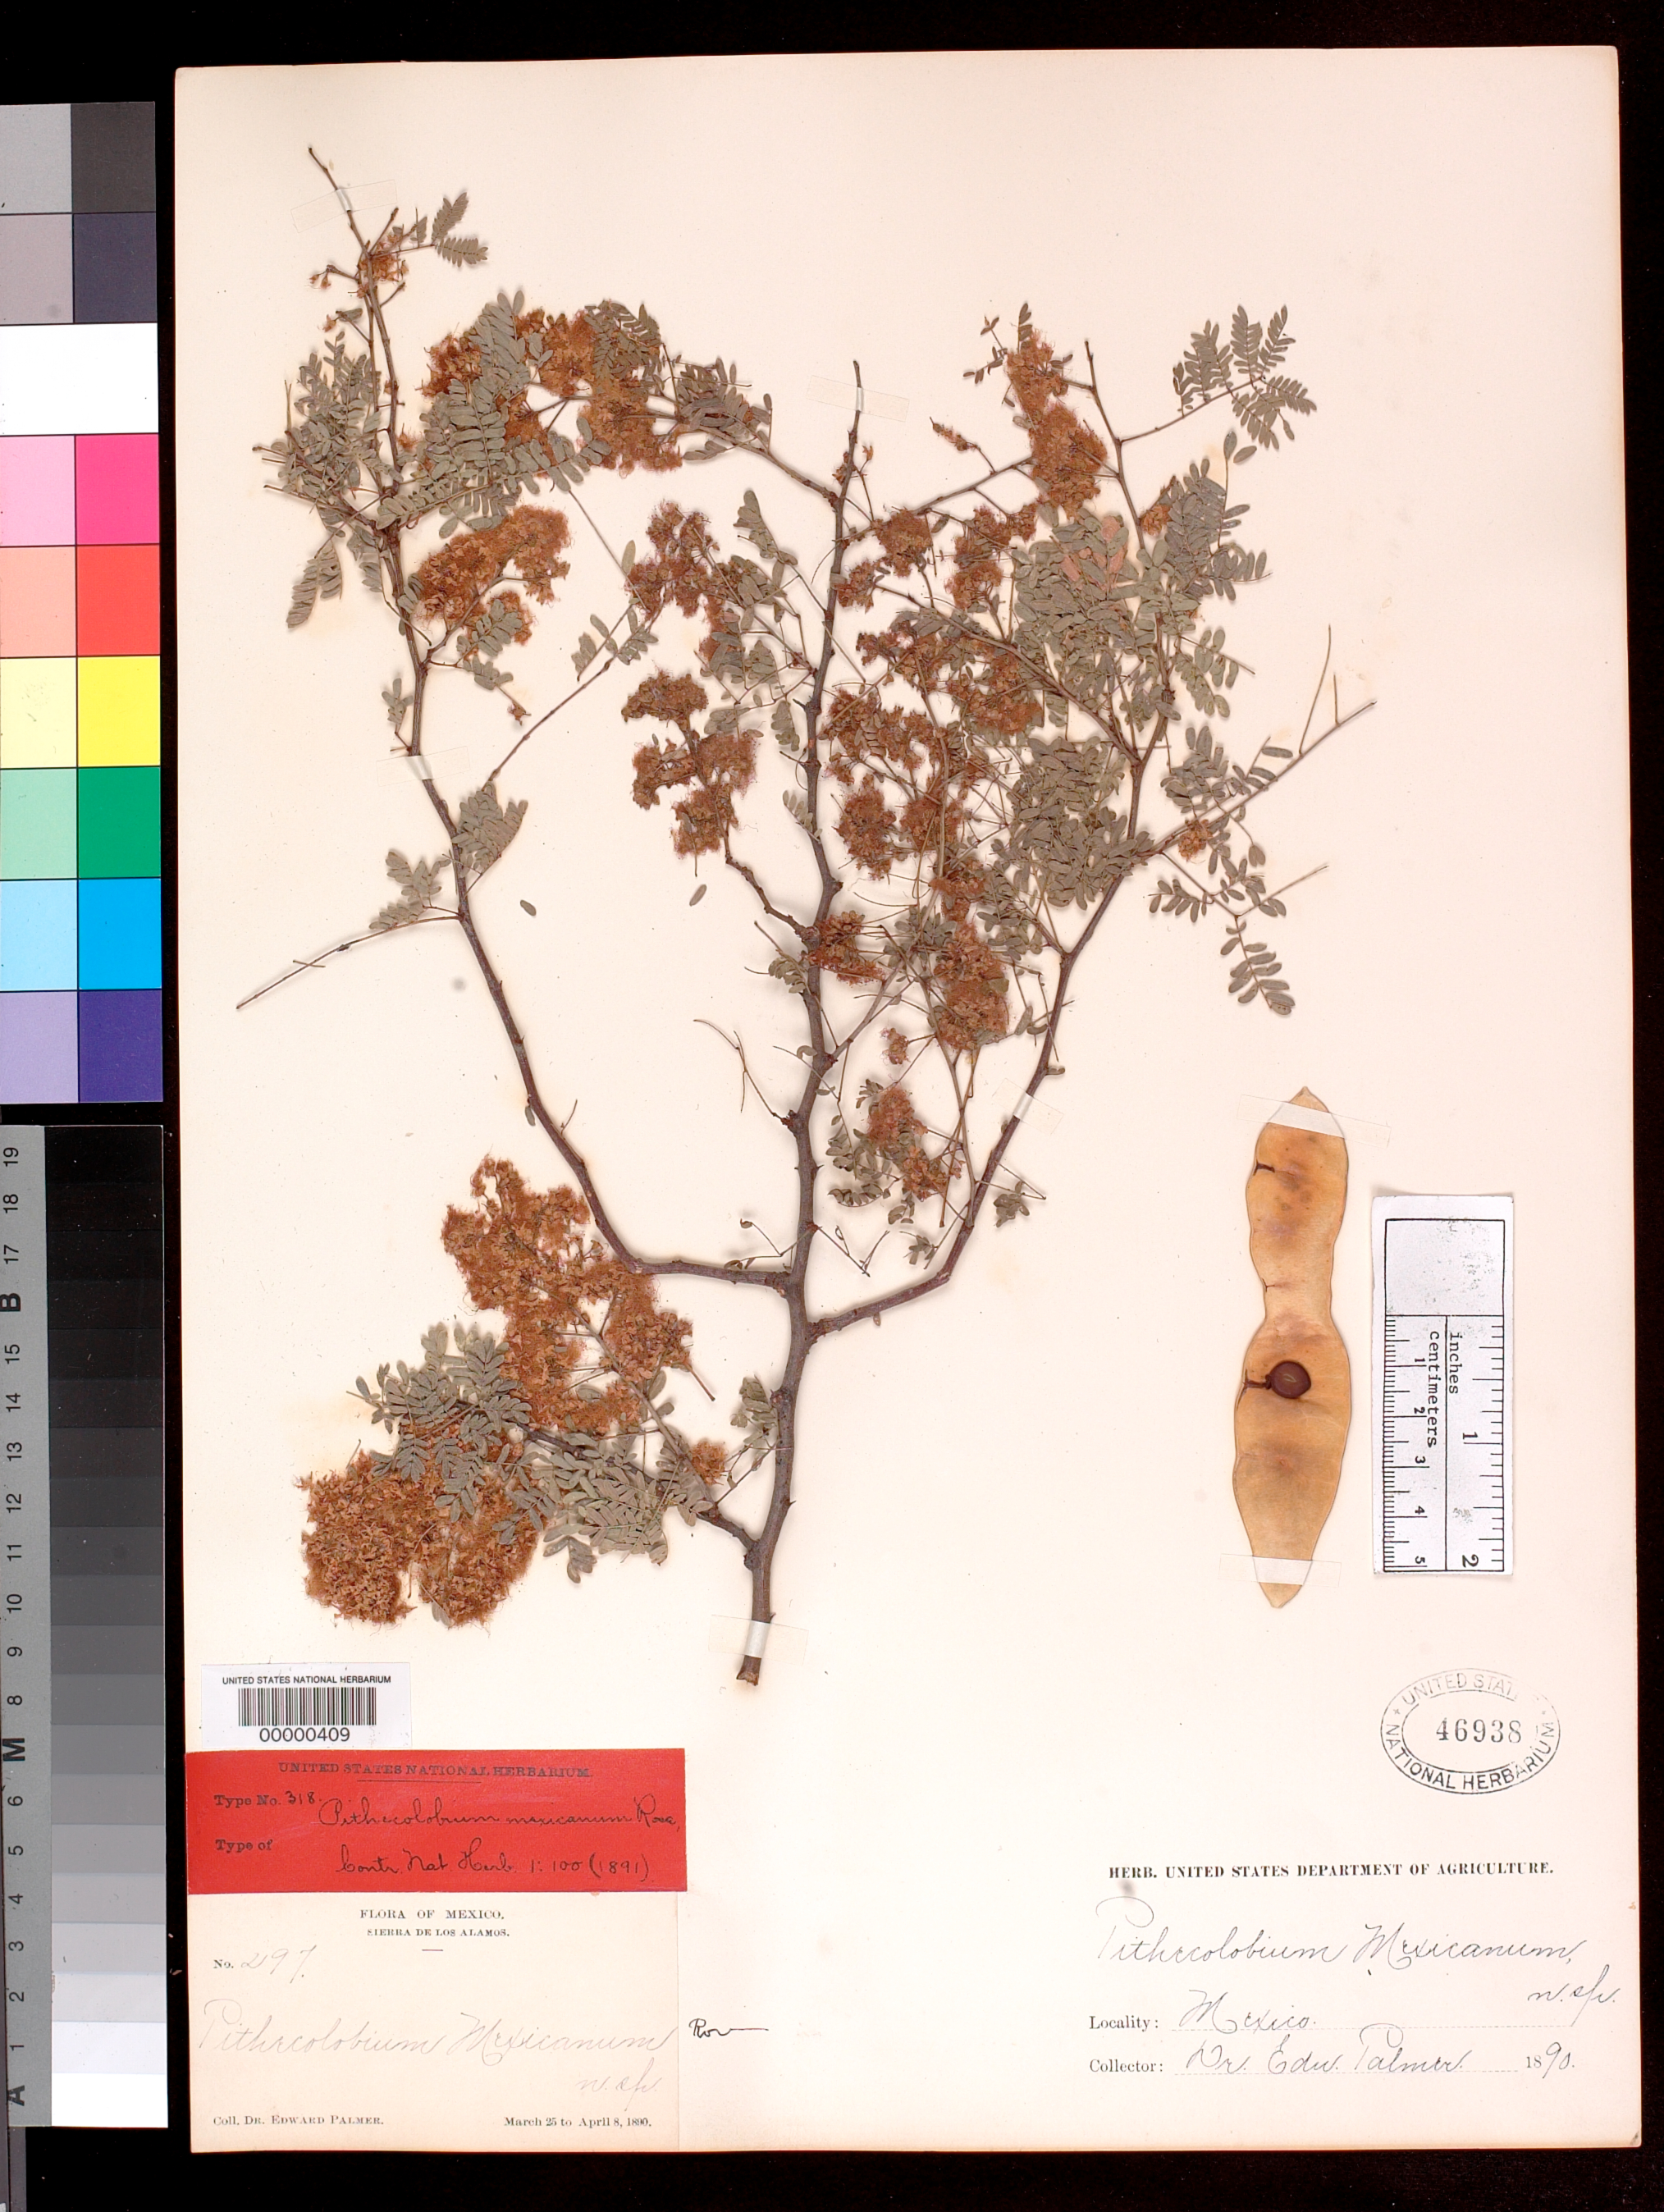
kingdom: Plantae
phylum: Tracheophyta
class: Magnoliopsida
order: Fabales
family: Fabaceae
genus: Pithecellobium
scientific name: Pithecellobium mexicanum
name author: Rose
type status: Isolectotype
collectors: E. Palmer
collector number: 297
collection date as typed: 25 Mar 1890 to 08 Apr 1890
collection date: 1890-03-25/1890-04-08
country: Mexico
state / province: Sonora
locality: Sierra de Los Alamos.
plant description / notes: Currently accepted name as cited by Barneby & Grimes (1996).; Another sheet (US 46937) was explicitly cited by sheet number as the "holotype" by Barneby & Grimes (1996) resulting in effective lectotypification.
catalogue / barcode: US 46938